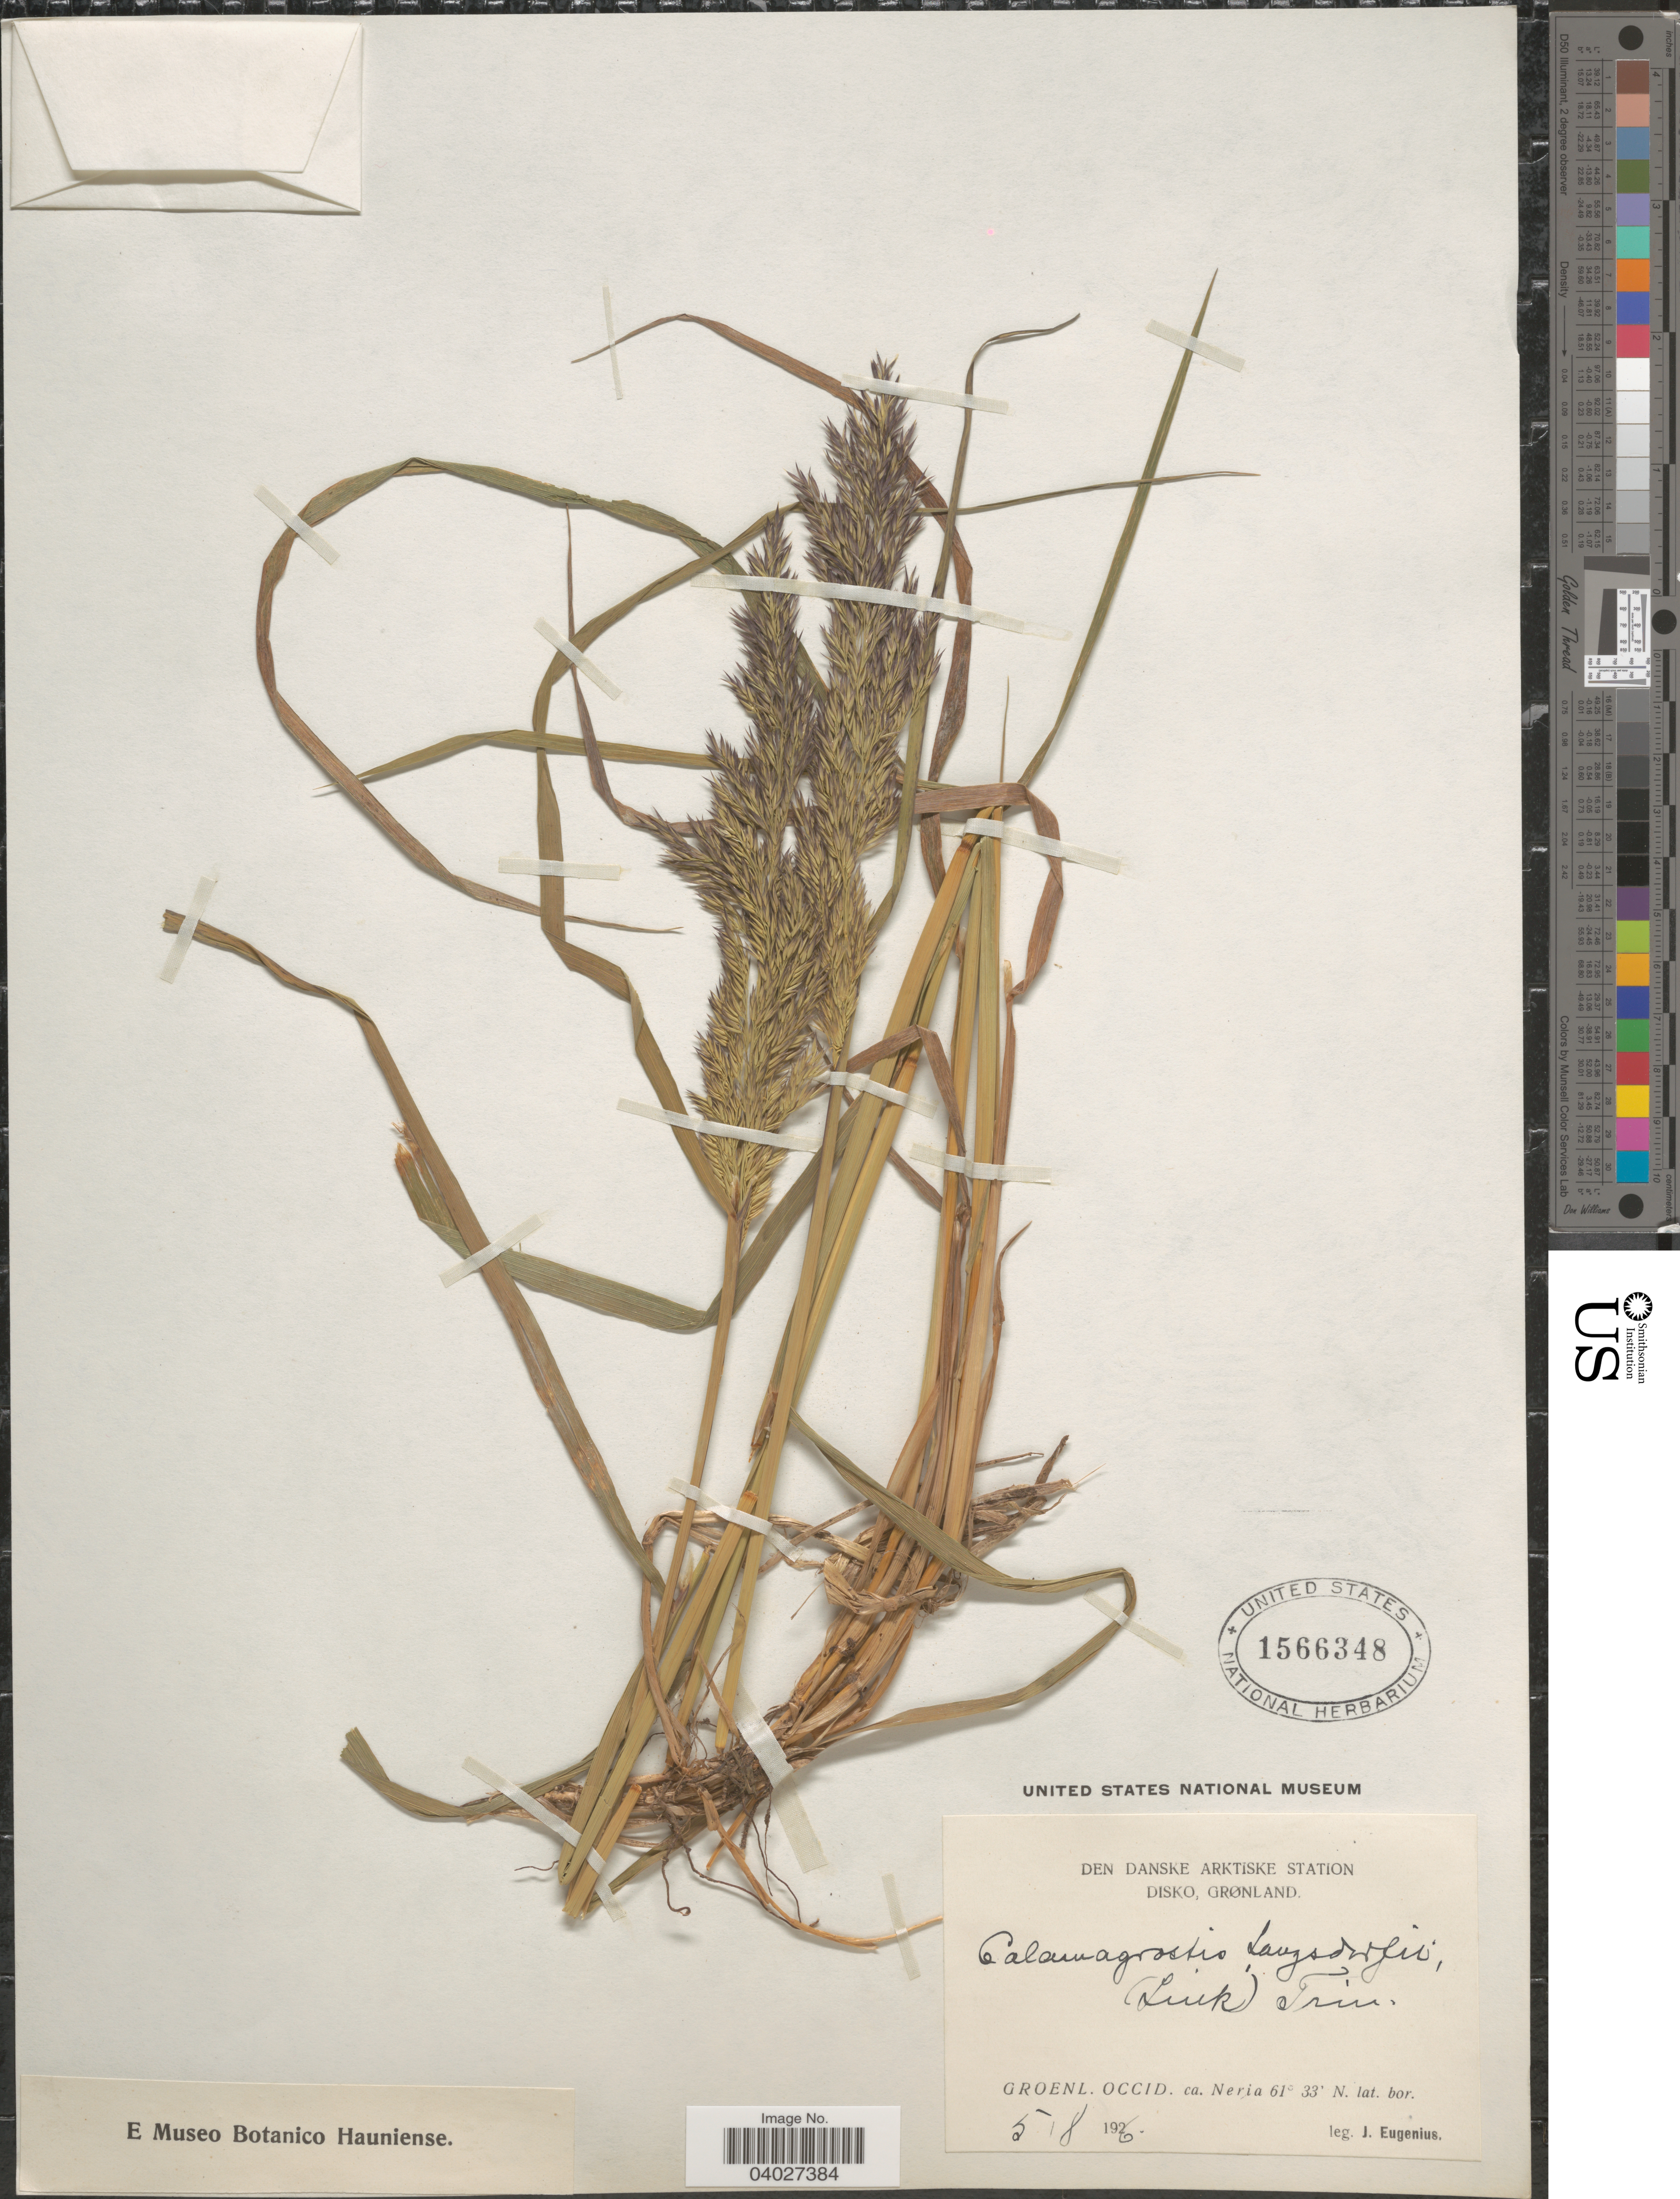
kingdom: Plantae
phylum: Tracheophyta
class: Liliopsida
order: Poales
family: Poaceae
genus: Calamagrostis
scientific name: Calamagrostis canadensis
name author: (Michx.) P. Beauv.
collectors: J. Eugenius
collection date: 1926-08-05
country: Greenland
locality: Den Danske Arktiske Station. Disko, Grønland. Groenl. Occid. ca. Neria.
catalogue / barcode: US 1566348